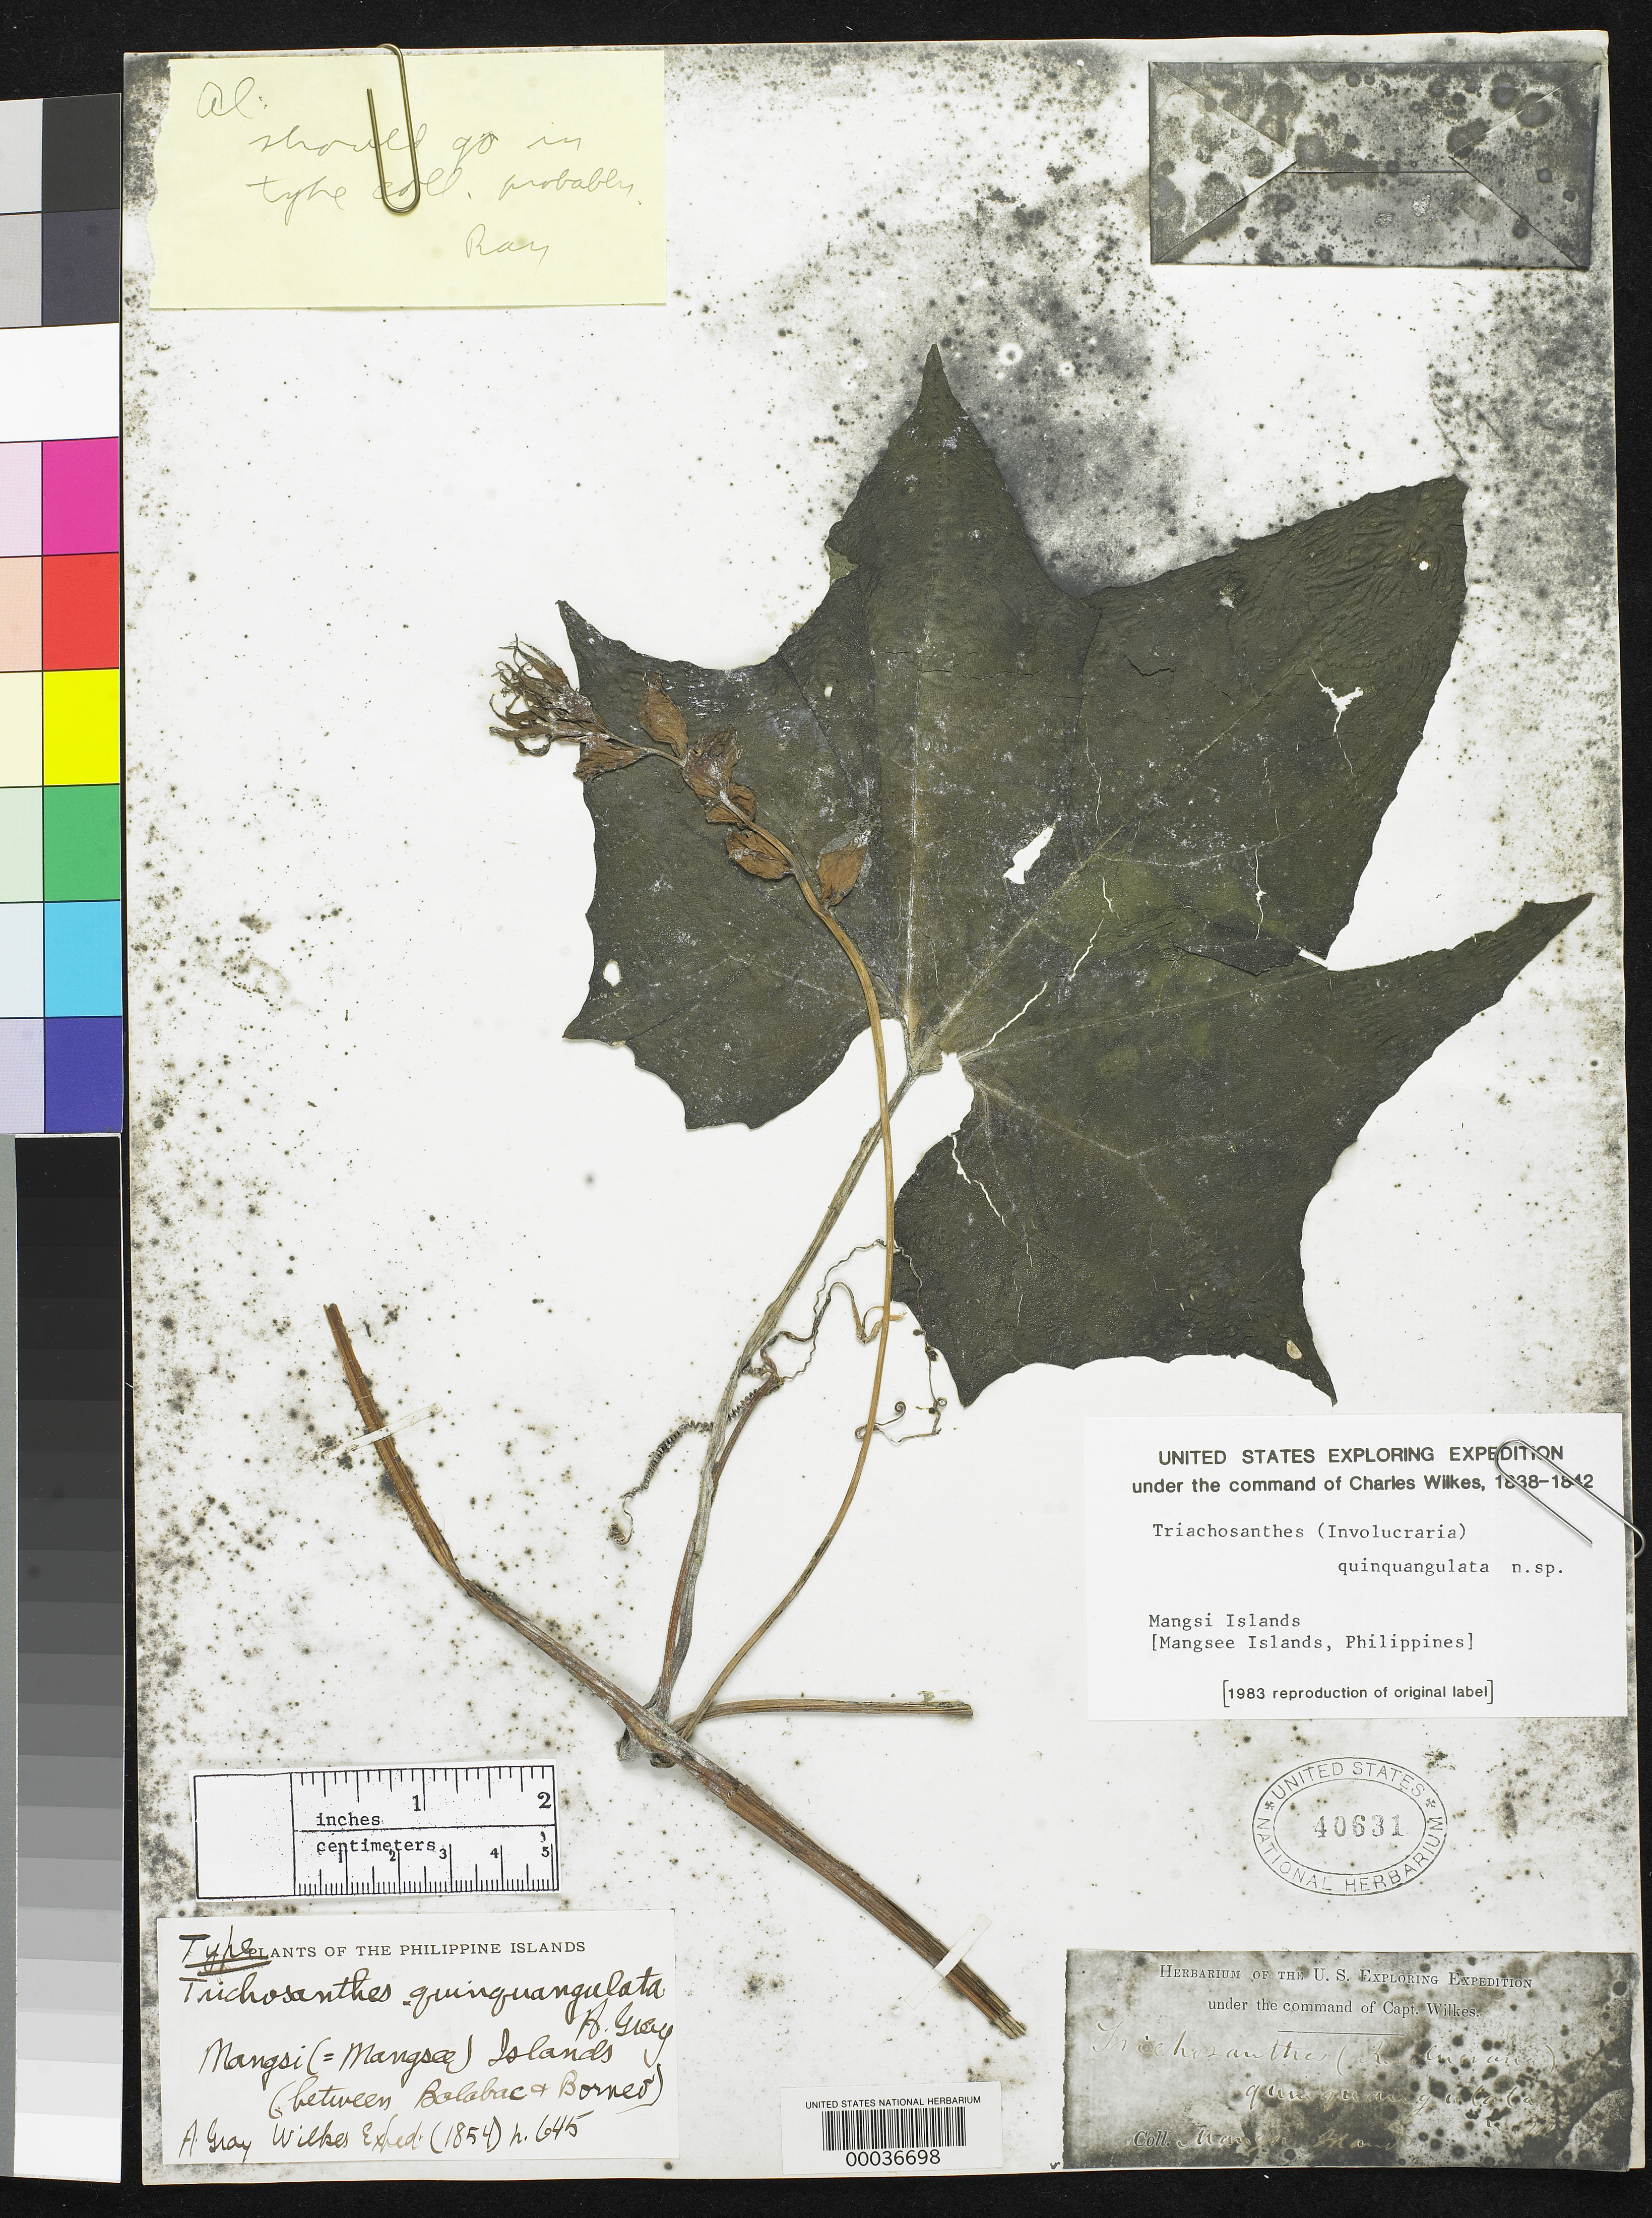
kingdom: Plantae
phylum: Tracheophyta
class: Magnoliopsida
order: Cucurbitales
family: Cucurbitaceae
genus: Trichosanthes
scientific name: Trichosanthes quinquangulata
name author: A. Gray in Wilkes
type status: Type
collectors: Wilkes Explor. Exped.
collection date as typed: Feb 1842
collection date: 1842-02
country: Philippines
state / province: Mimaropa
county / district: Palawan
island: Mangsee (Mangsi)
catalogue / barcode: US 40631